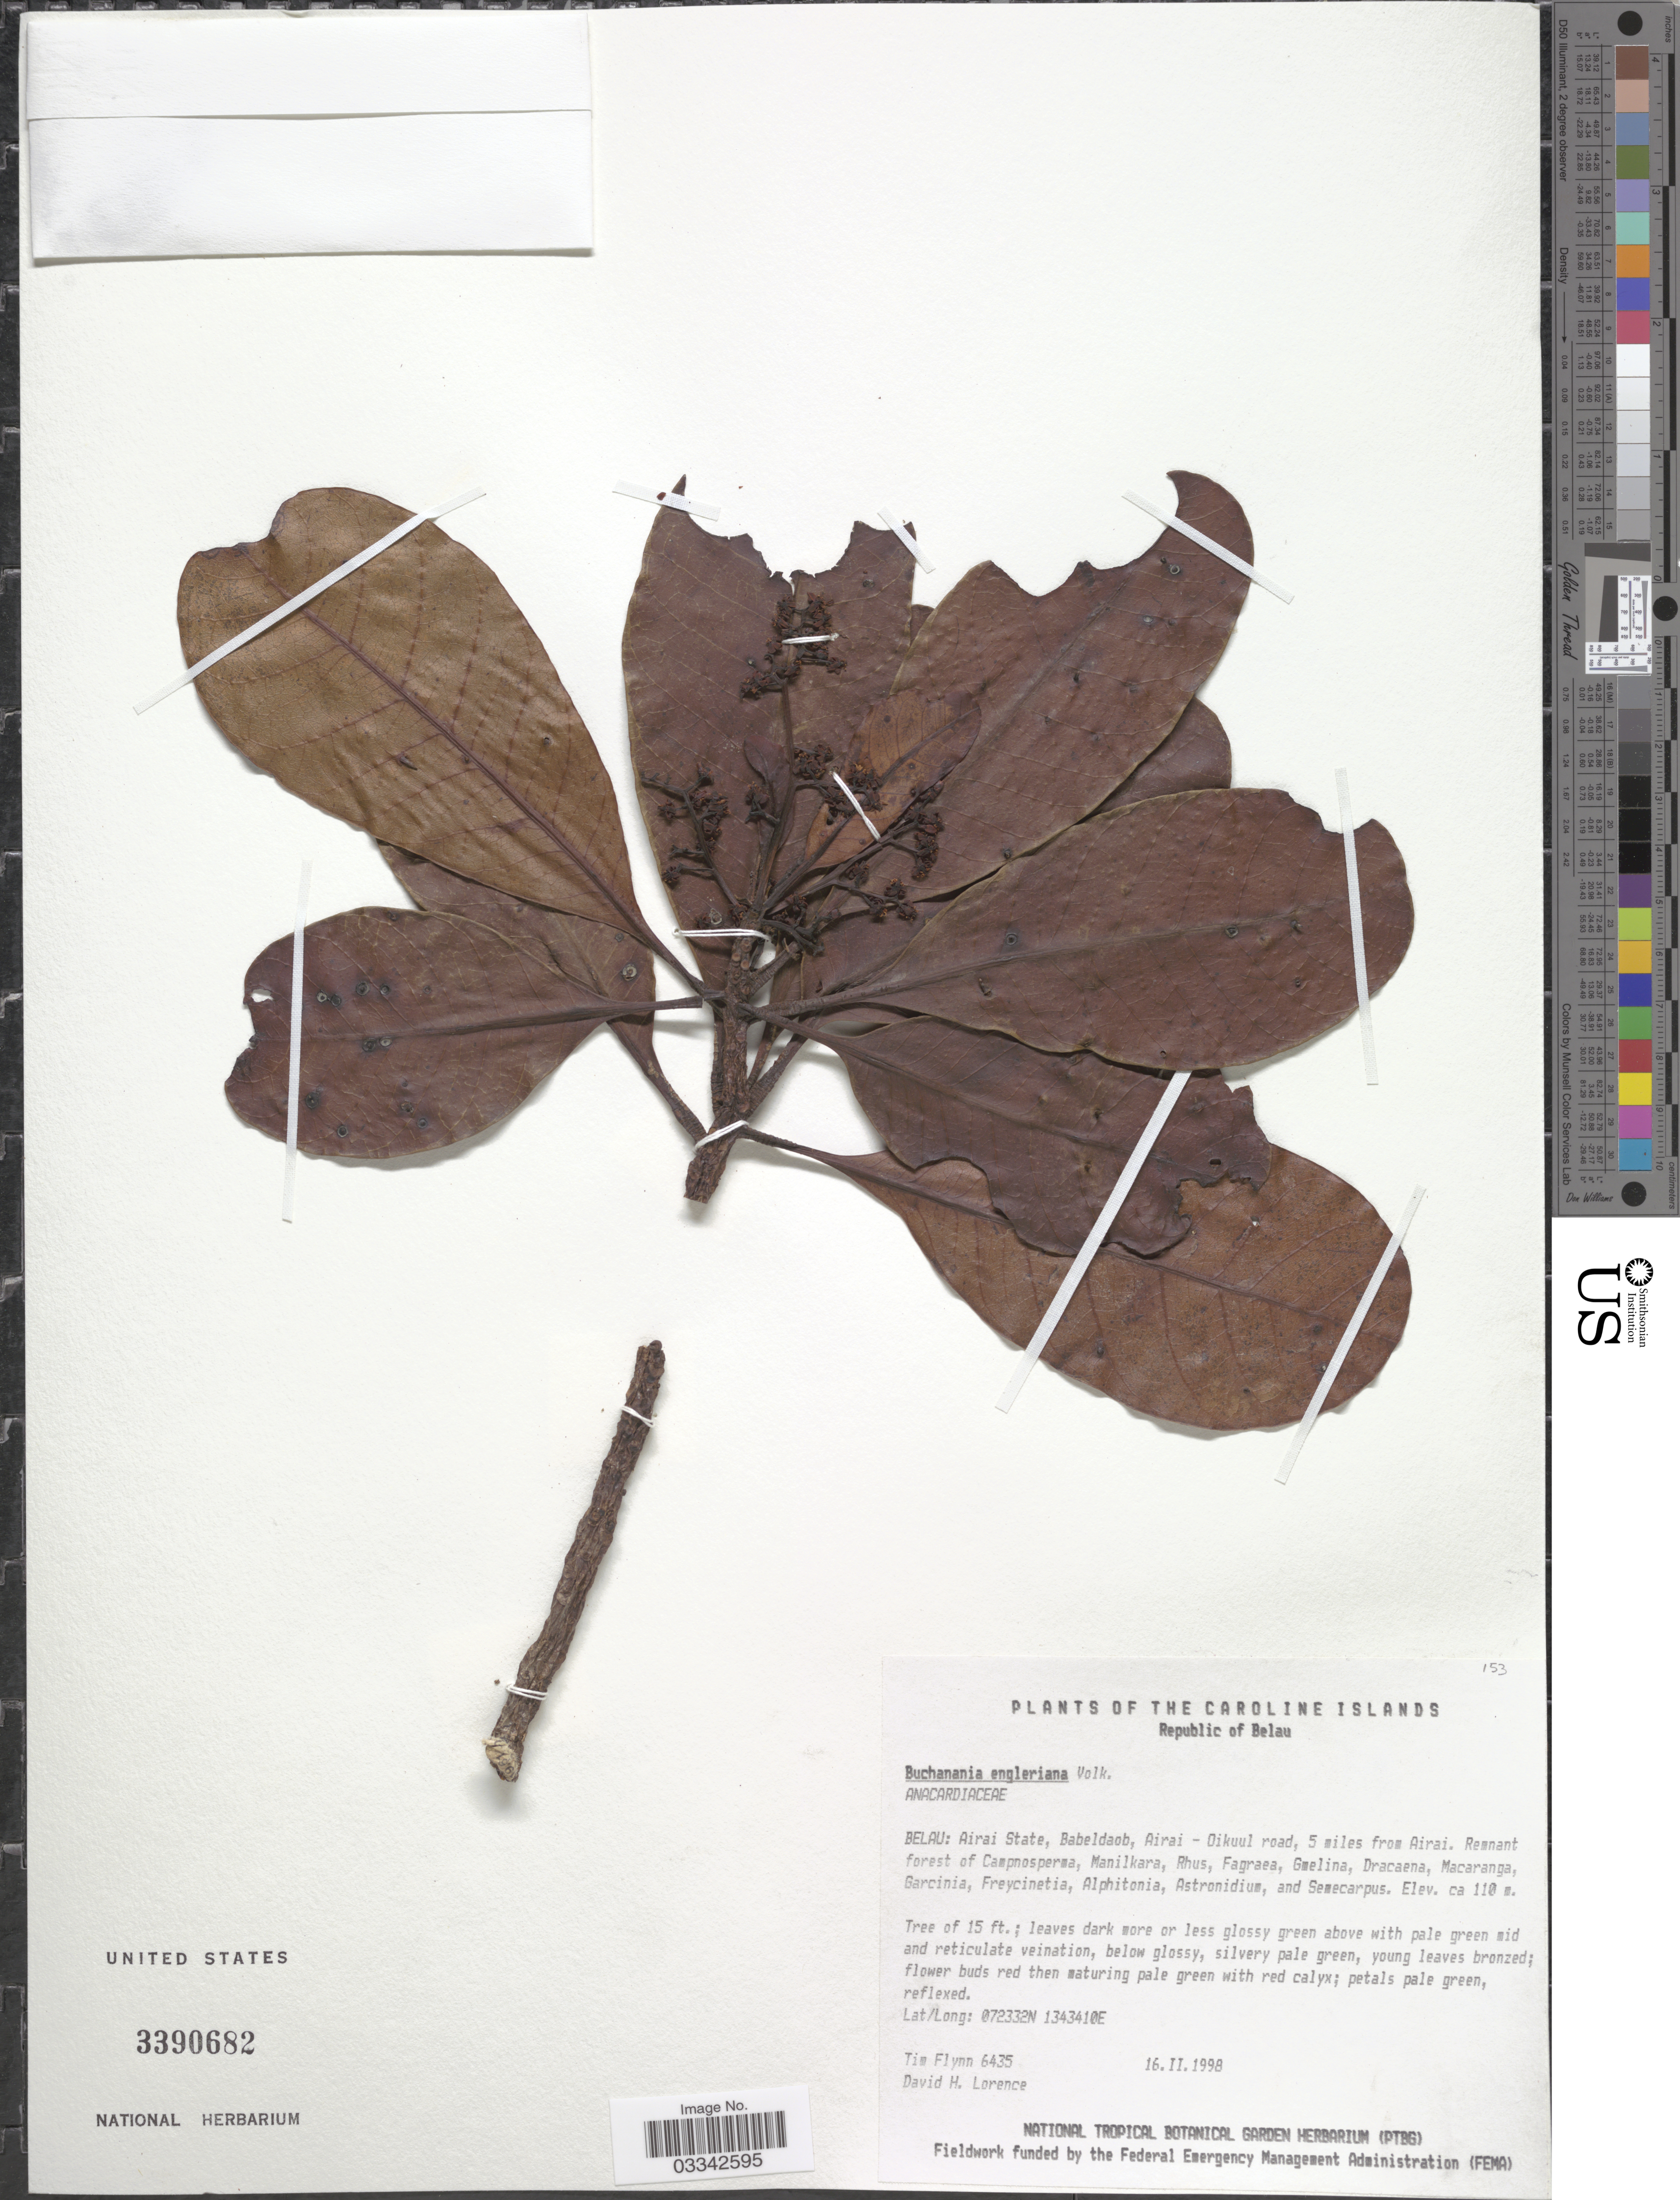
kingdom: Plantae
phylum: Tracheophyta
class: Magnoliopsida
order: Sapindales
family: Anacardiaceae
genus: Buchanania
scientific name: Buchanania engleriana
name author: Volkens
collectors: T. Flynn & D. Lorence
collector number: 6435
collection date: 1998-02-16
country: Palau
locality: The Caroline Islands. Republic of Belau. Belau: Airai State, Babeldaob, Airai - Oikuul road, 5 miles from Airai.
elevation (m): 110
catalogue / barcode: US 3390682